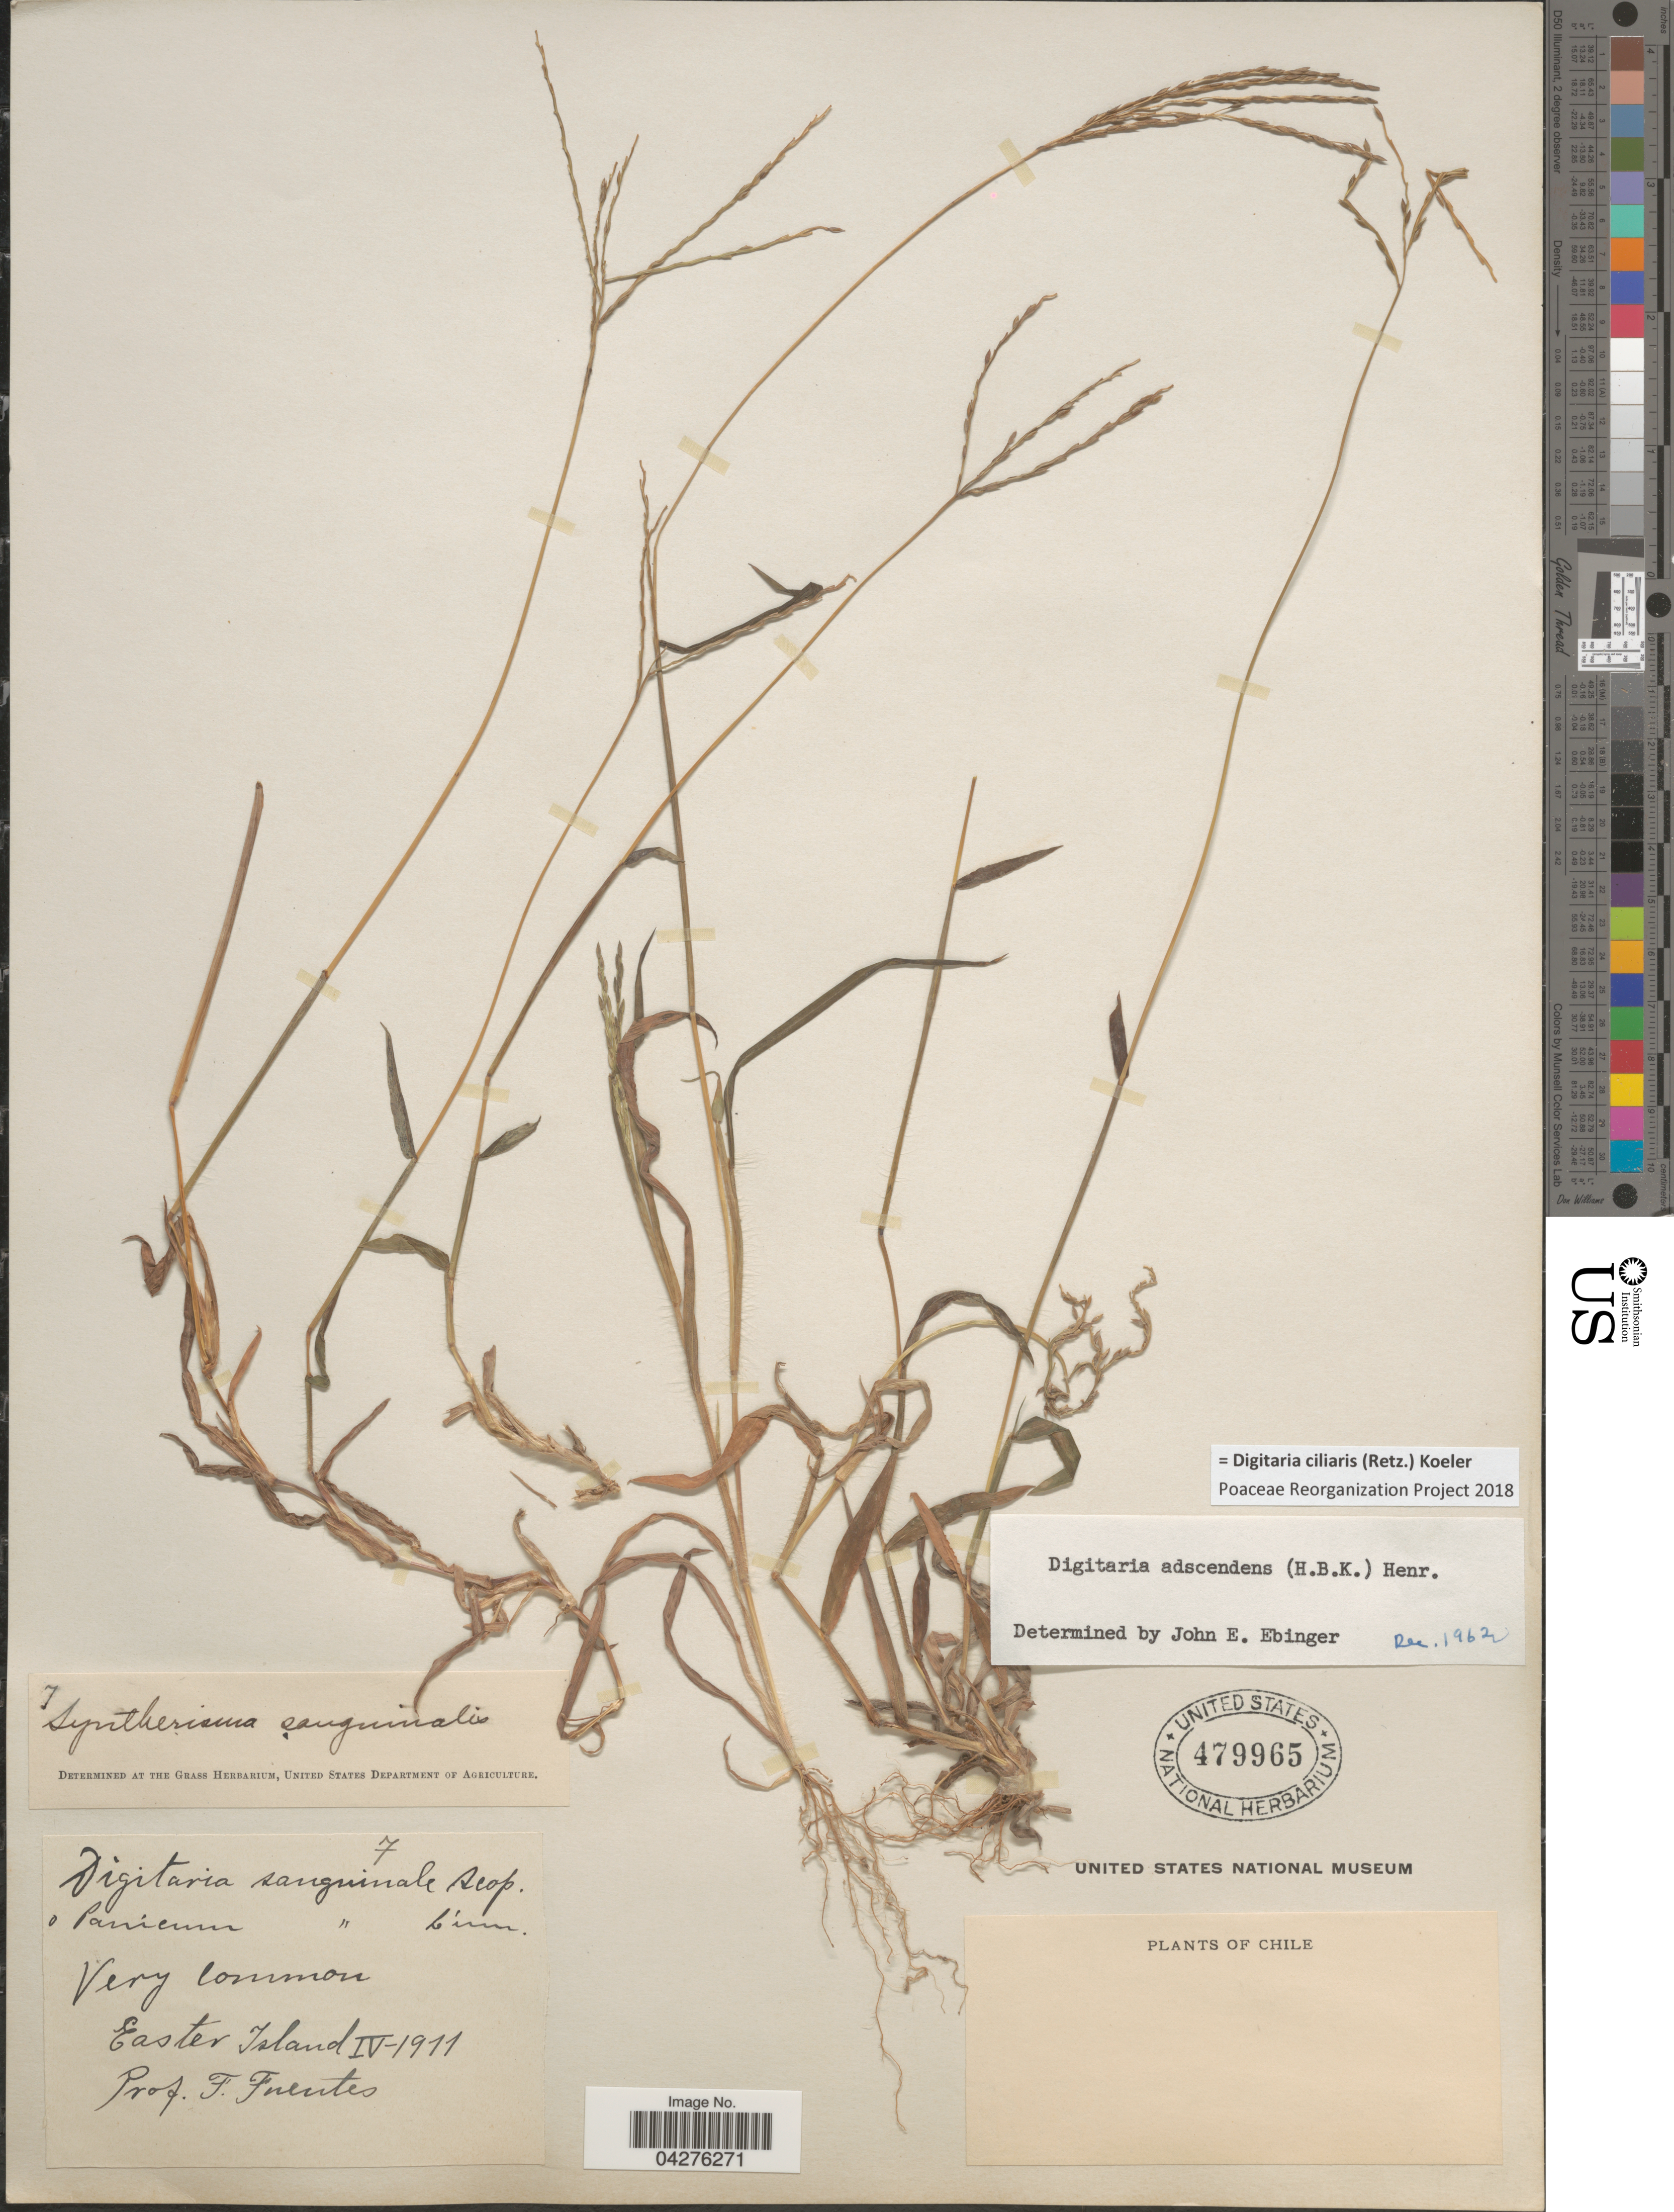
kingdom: Plantae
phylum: Tracheophyta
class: Liliopsida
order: Poales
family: Poaceae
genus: Digitaria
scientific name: Digitaria ciliaris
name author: (Retz.) Koeler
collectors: F. Fuentes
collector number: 7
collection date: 1911-04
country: Chile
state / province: Valparaíso (V)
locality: Easter Island.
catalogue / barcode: US 479965